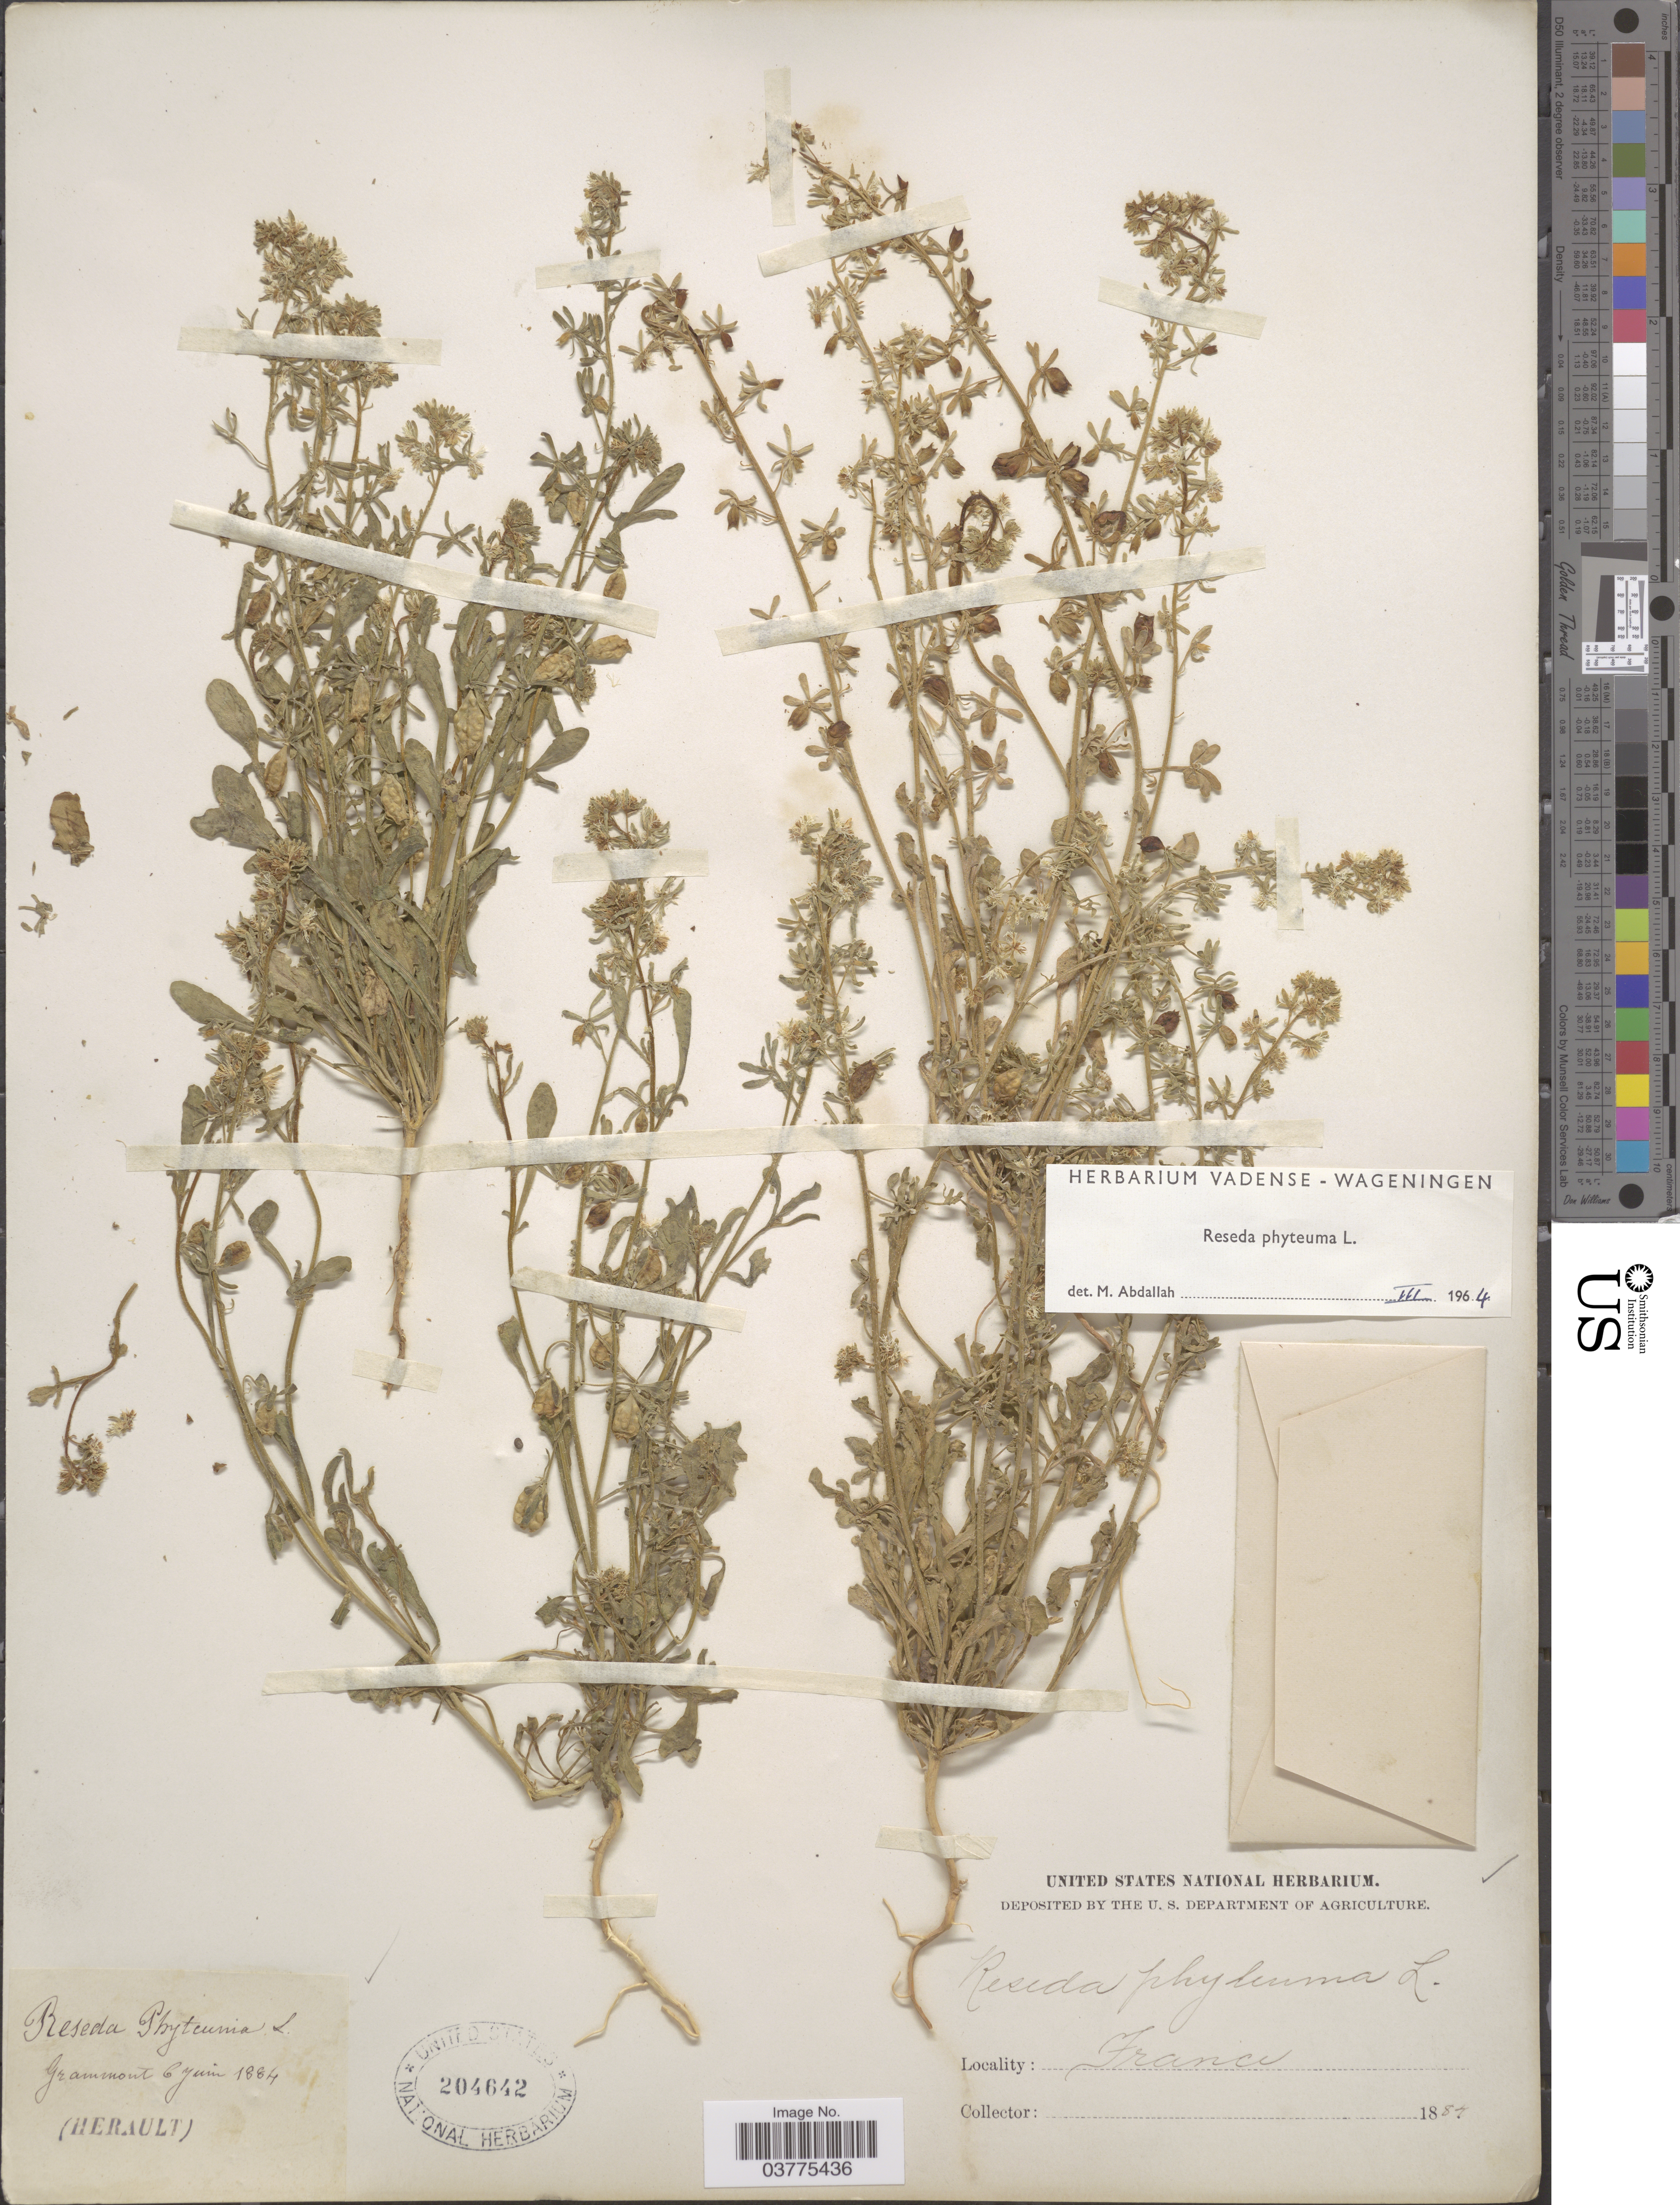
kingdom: Plantae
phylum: Tracheophyta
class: Magnoliopsida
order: Brassicales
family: Resedaceae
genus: Reseda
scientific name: Reseda phyteuma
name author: L.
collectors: ex herb. United States National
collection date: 1884-06-06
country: France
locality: Grammont. Herault.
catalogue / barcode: US 404642